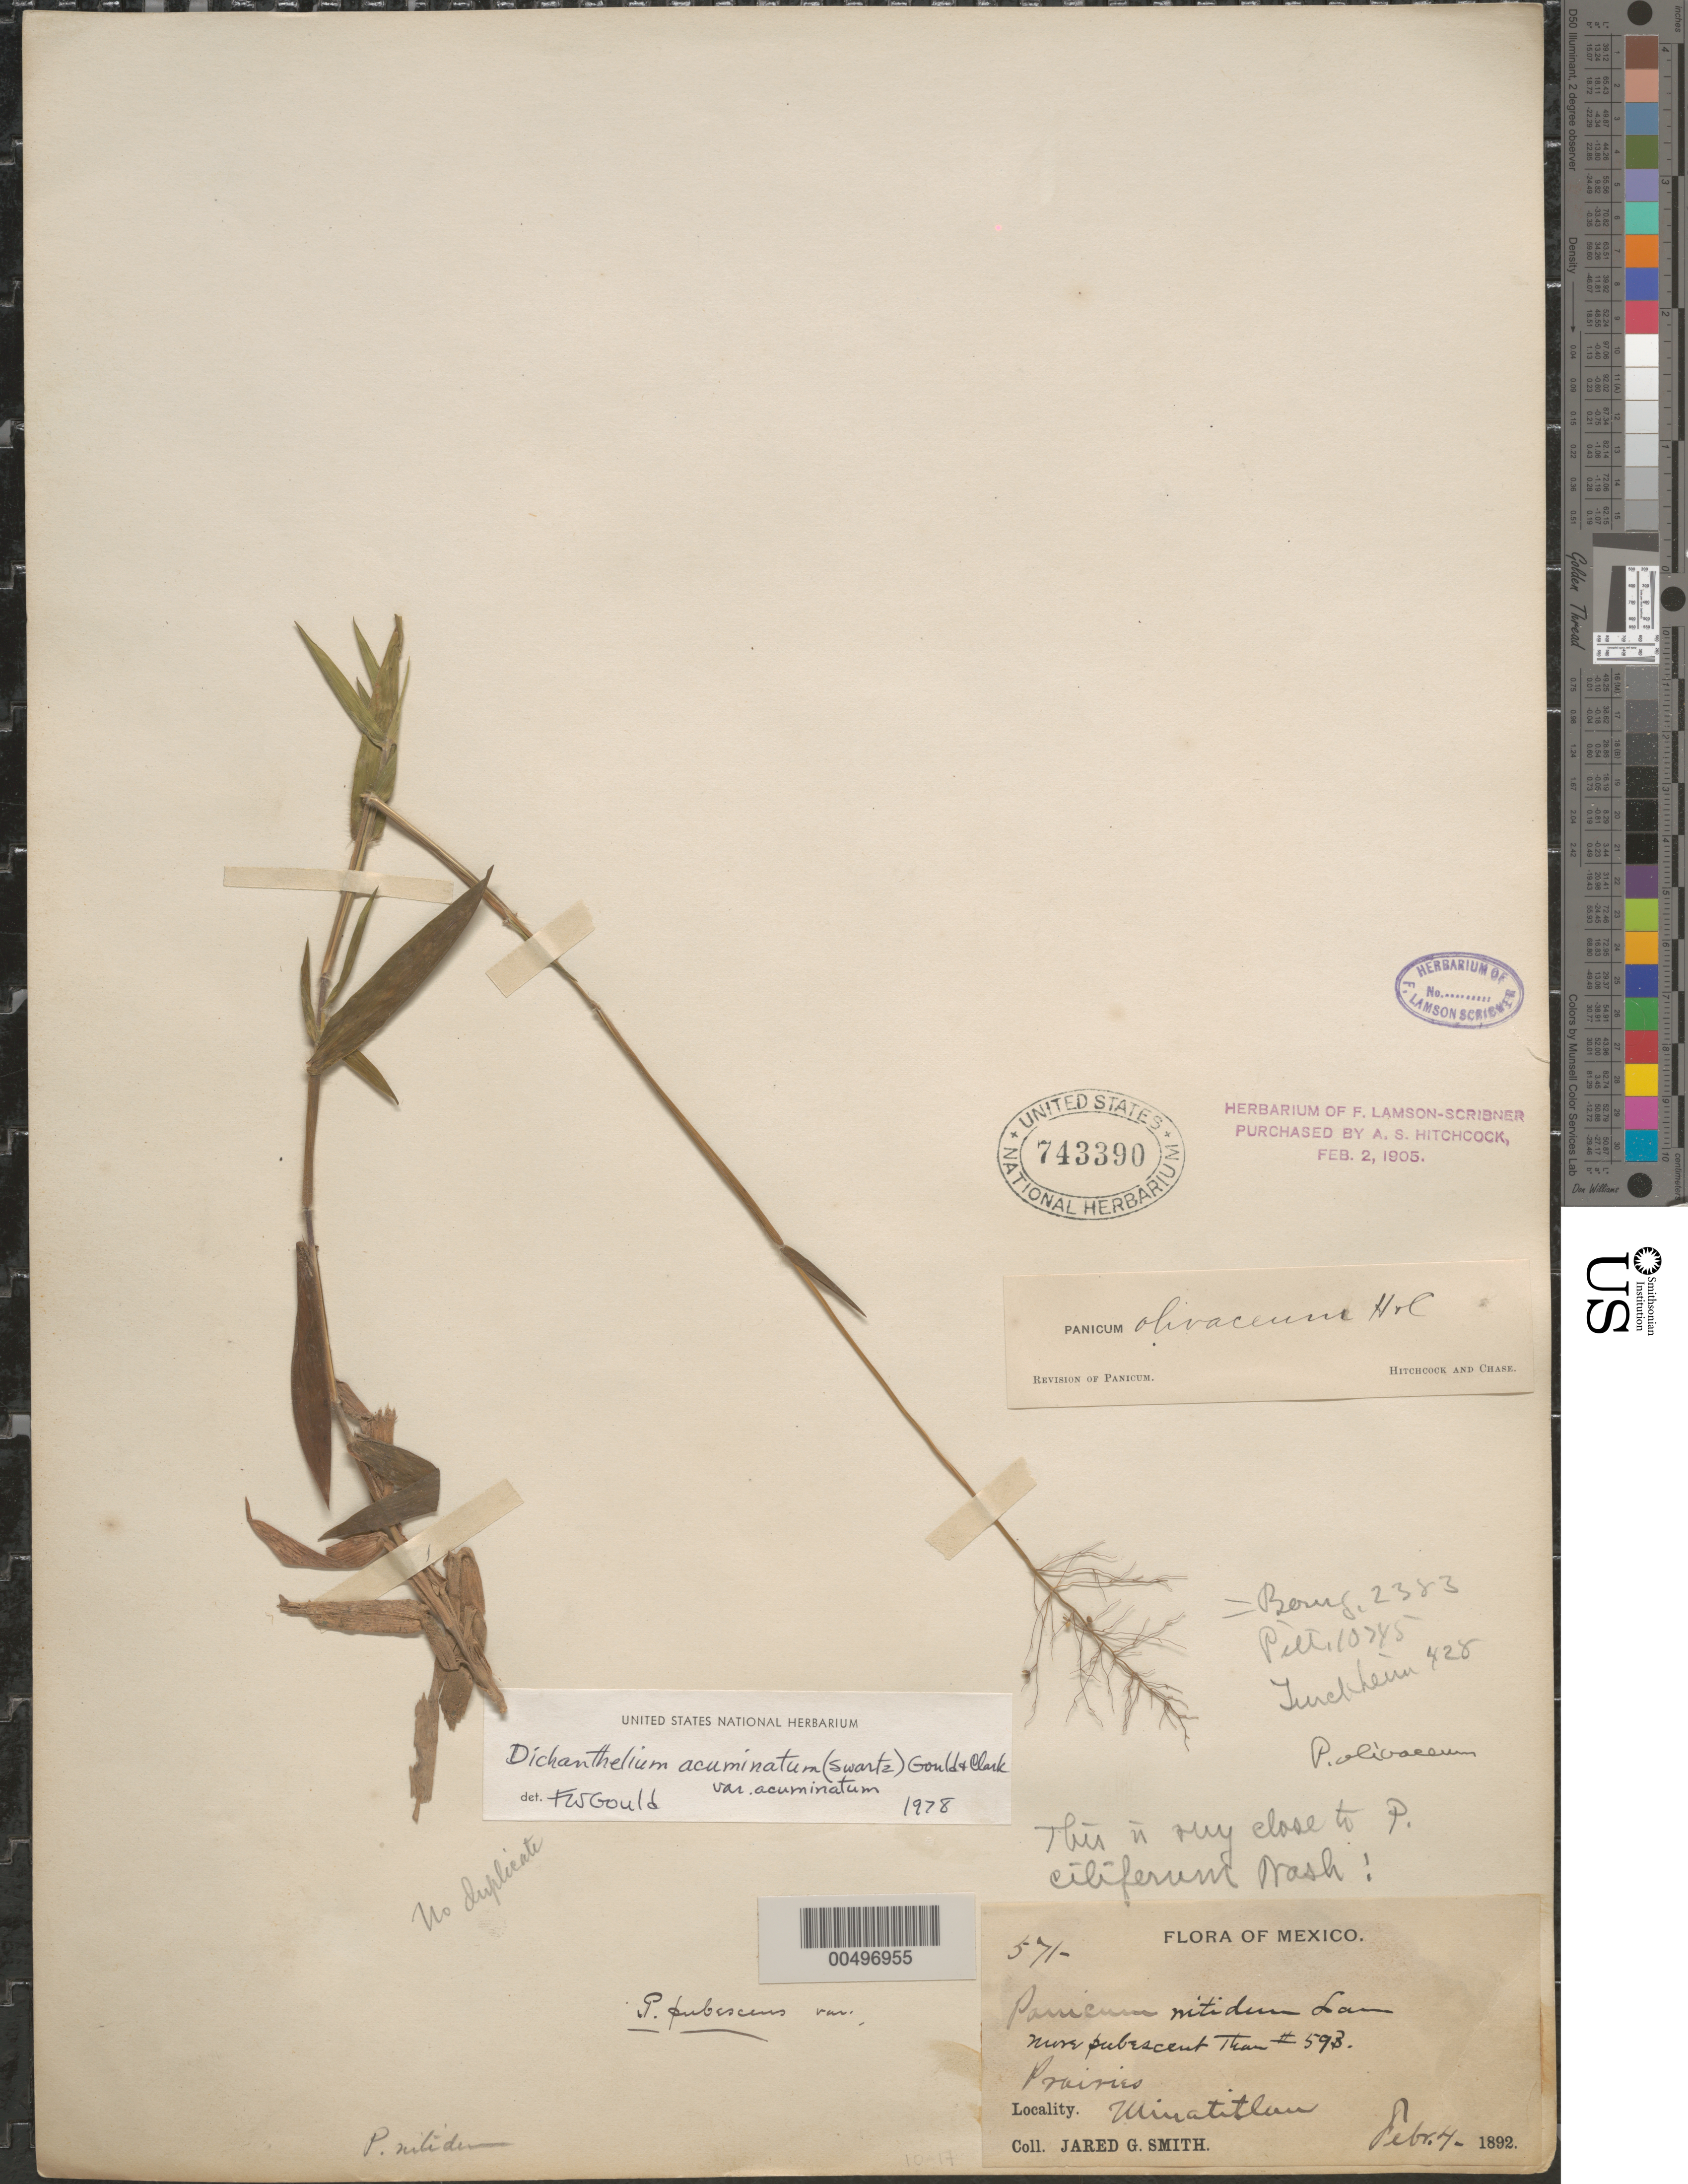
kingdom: Plantae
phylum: Tracheophyta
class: Liliopsida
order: Poales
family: Poaceae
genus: Dichanthelium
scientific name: Dichanthelium acuminatum var. acuminatum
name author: (Sw.) Gould & C.A. Clark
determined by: Gould, F. W.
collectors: J. G. Smith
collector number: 571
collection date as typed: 4 Feb 1892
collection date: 1892-02-04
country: Mexico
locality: Minatitlán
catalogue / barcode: US 743390